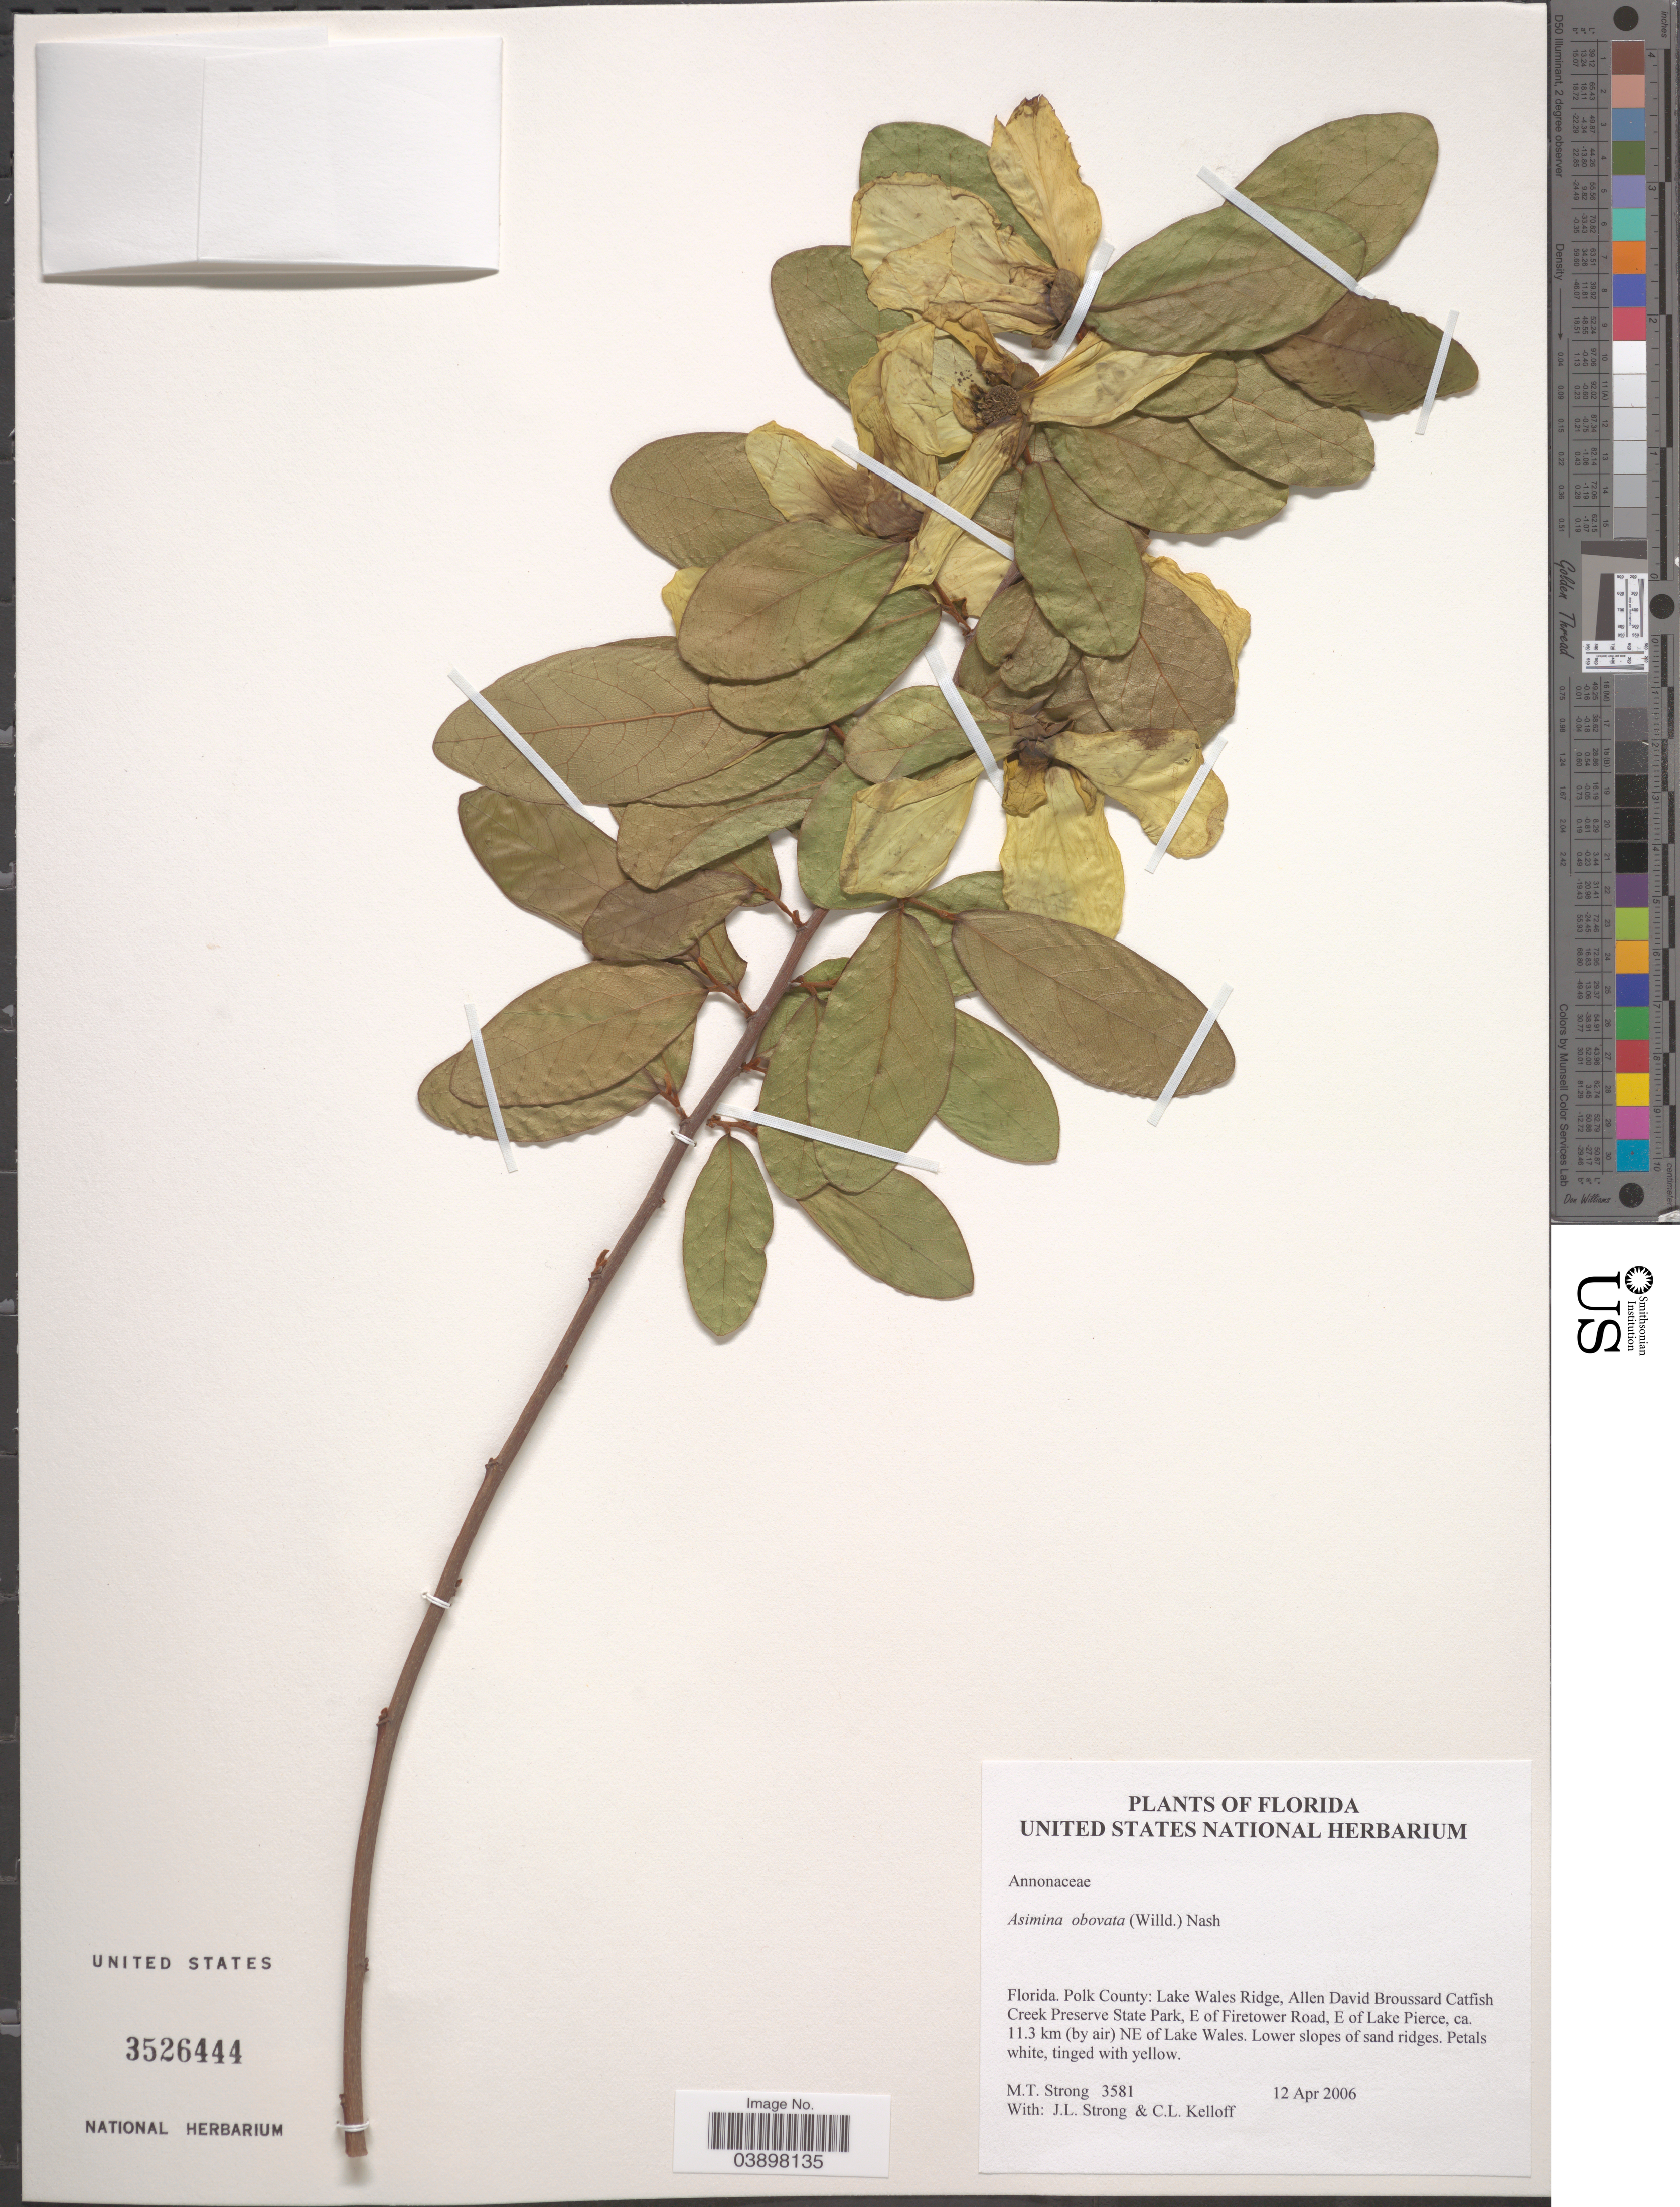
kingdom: Plantae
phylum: Tracheophyta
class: Magnoliopsida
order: Magnoliales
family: Annonaceae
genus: Asimina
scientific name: Asimina obovata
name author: (Willd.) Nash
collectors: M. T. Strong, J. L. Strong & C. L. Kelloff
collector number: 3581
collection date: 2006-04-12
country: United States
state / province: Florida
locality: Polk County: Lake Wales Ridge, Allen David Broussard Catfish Creek Preserve State Park, E of Firetower Road, E of Lake Pierce, ca. 11.3 km (by air) NE of Lake Wales.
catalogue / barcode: US 3526444